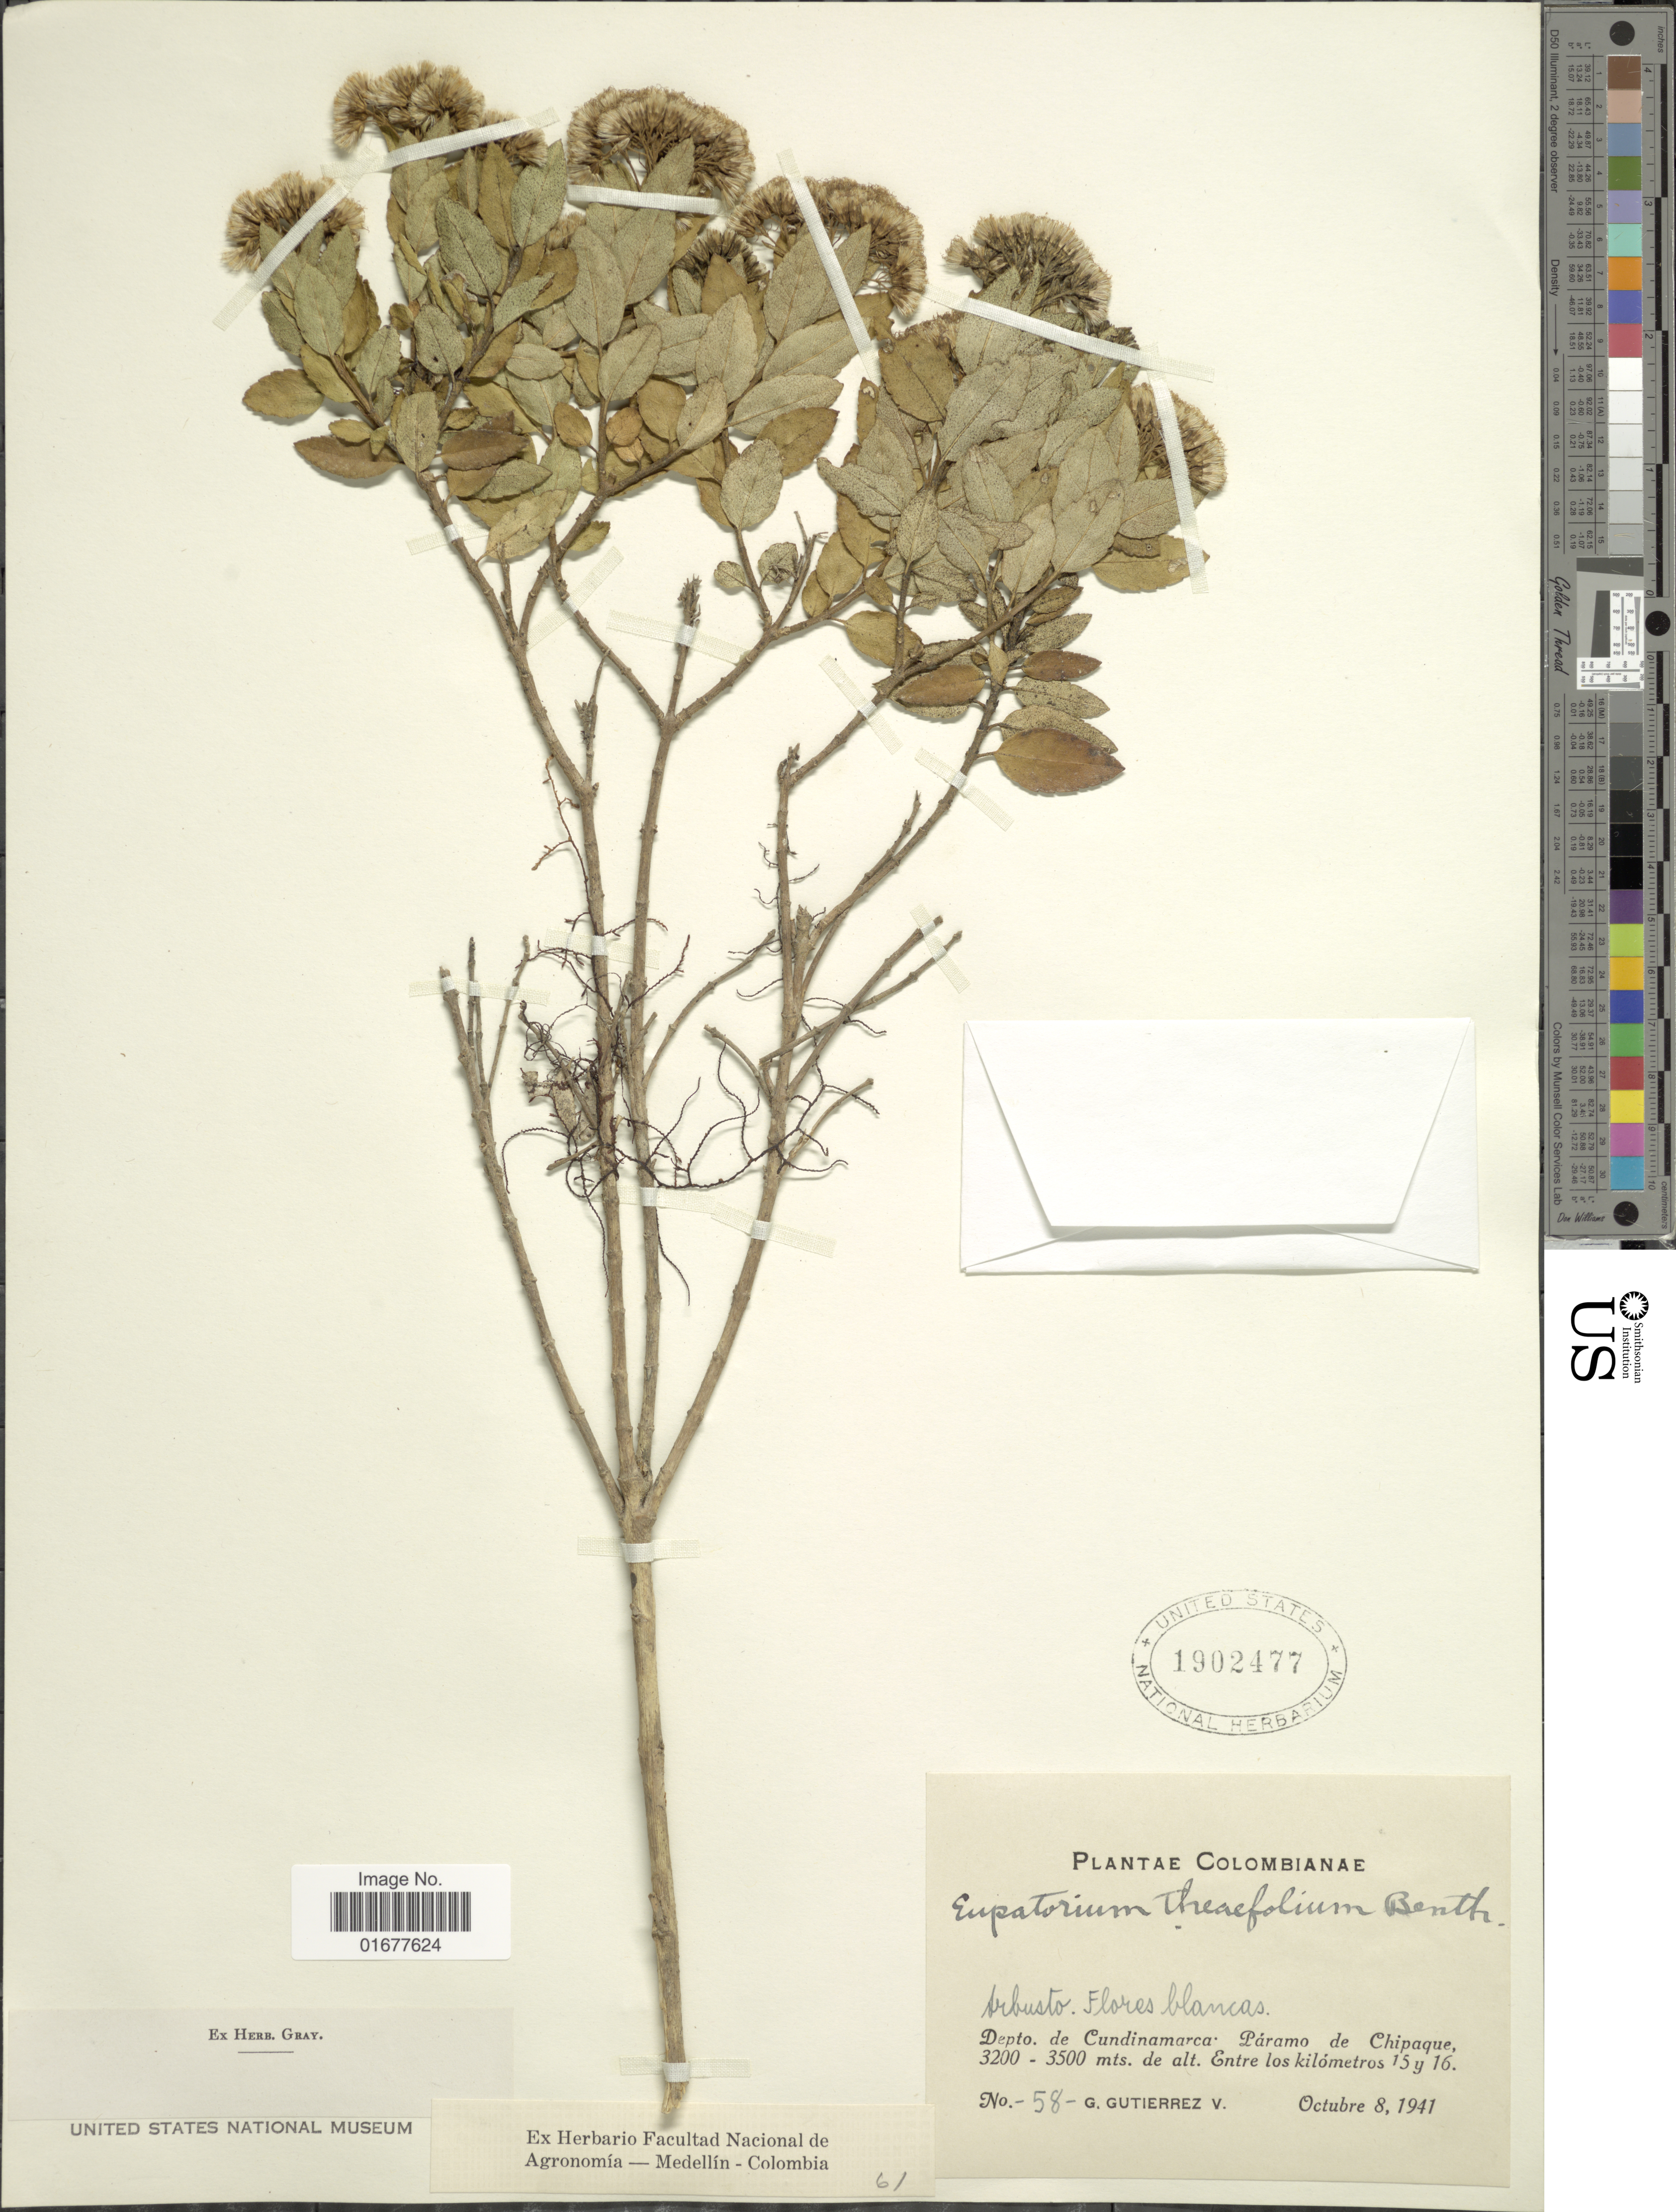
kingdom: Plantae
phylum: Tracheophyta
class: Magnoliopsida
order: Asterales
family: Asteraceae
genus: Ageratina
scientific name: Ageratina theaefolia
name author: (Benth.) R.M. King & H. Rob.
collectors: G. Gutiérrez V.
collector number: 58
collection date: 1941-10-08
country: Colombia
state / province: Cundinamarca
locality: Paramo de Chipaque, entre los kilometros 15 y 16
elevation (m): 3200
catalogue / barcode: US 1902477